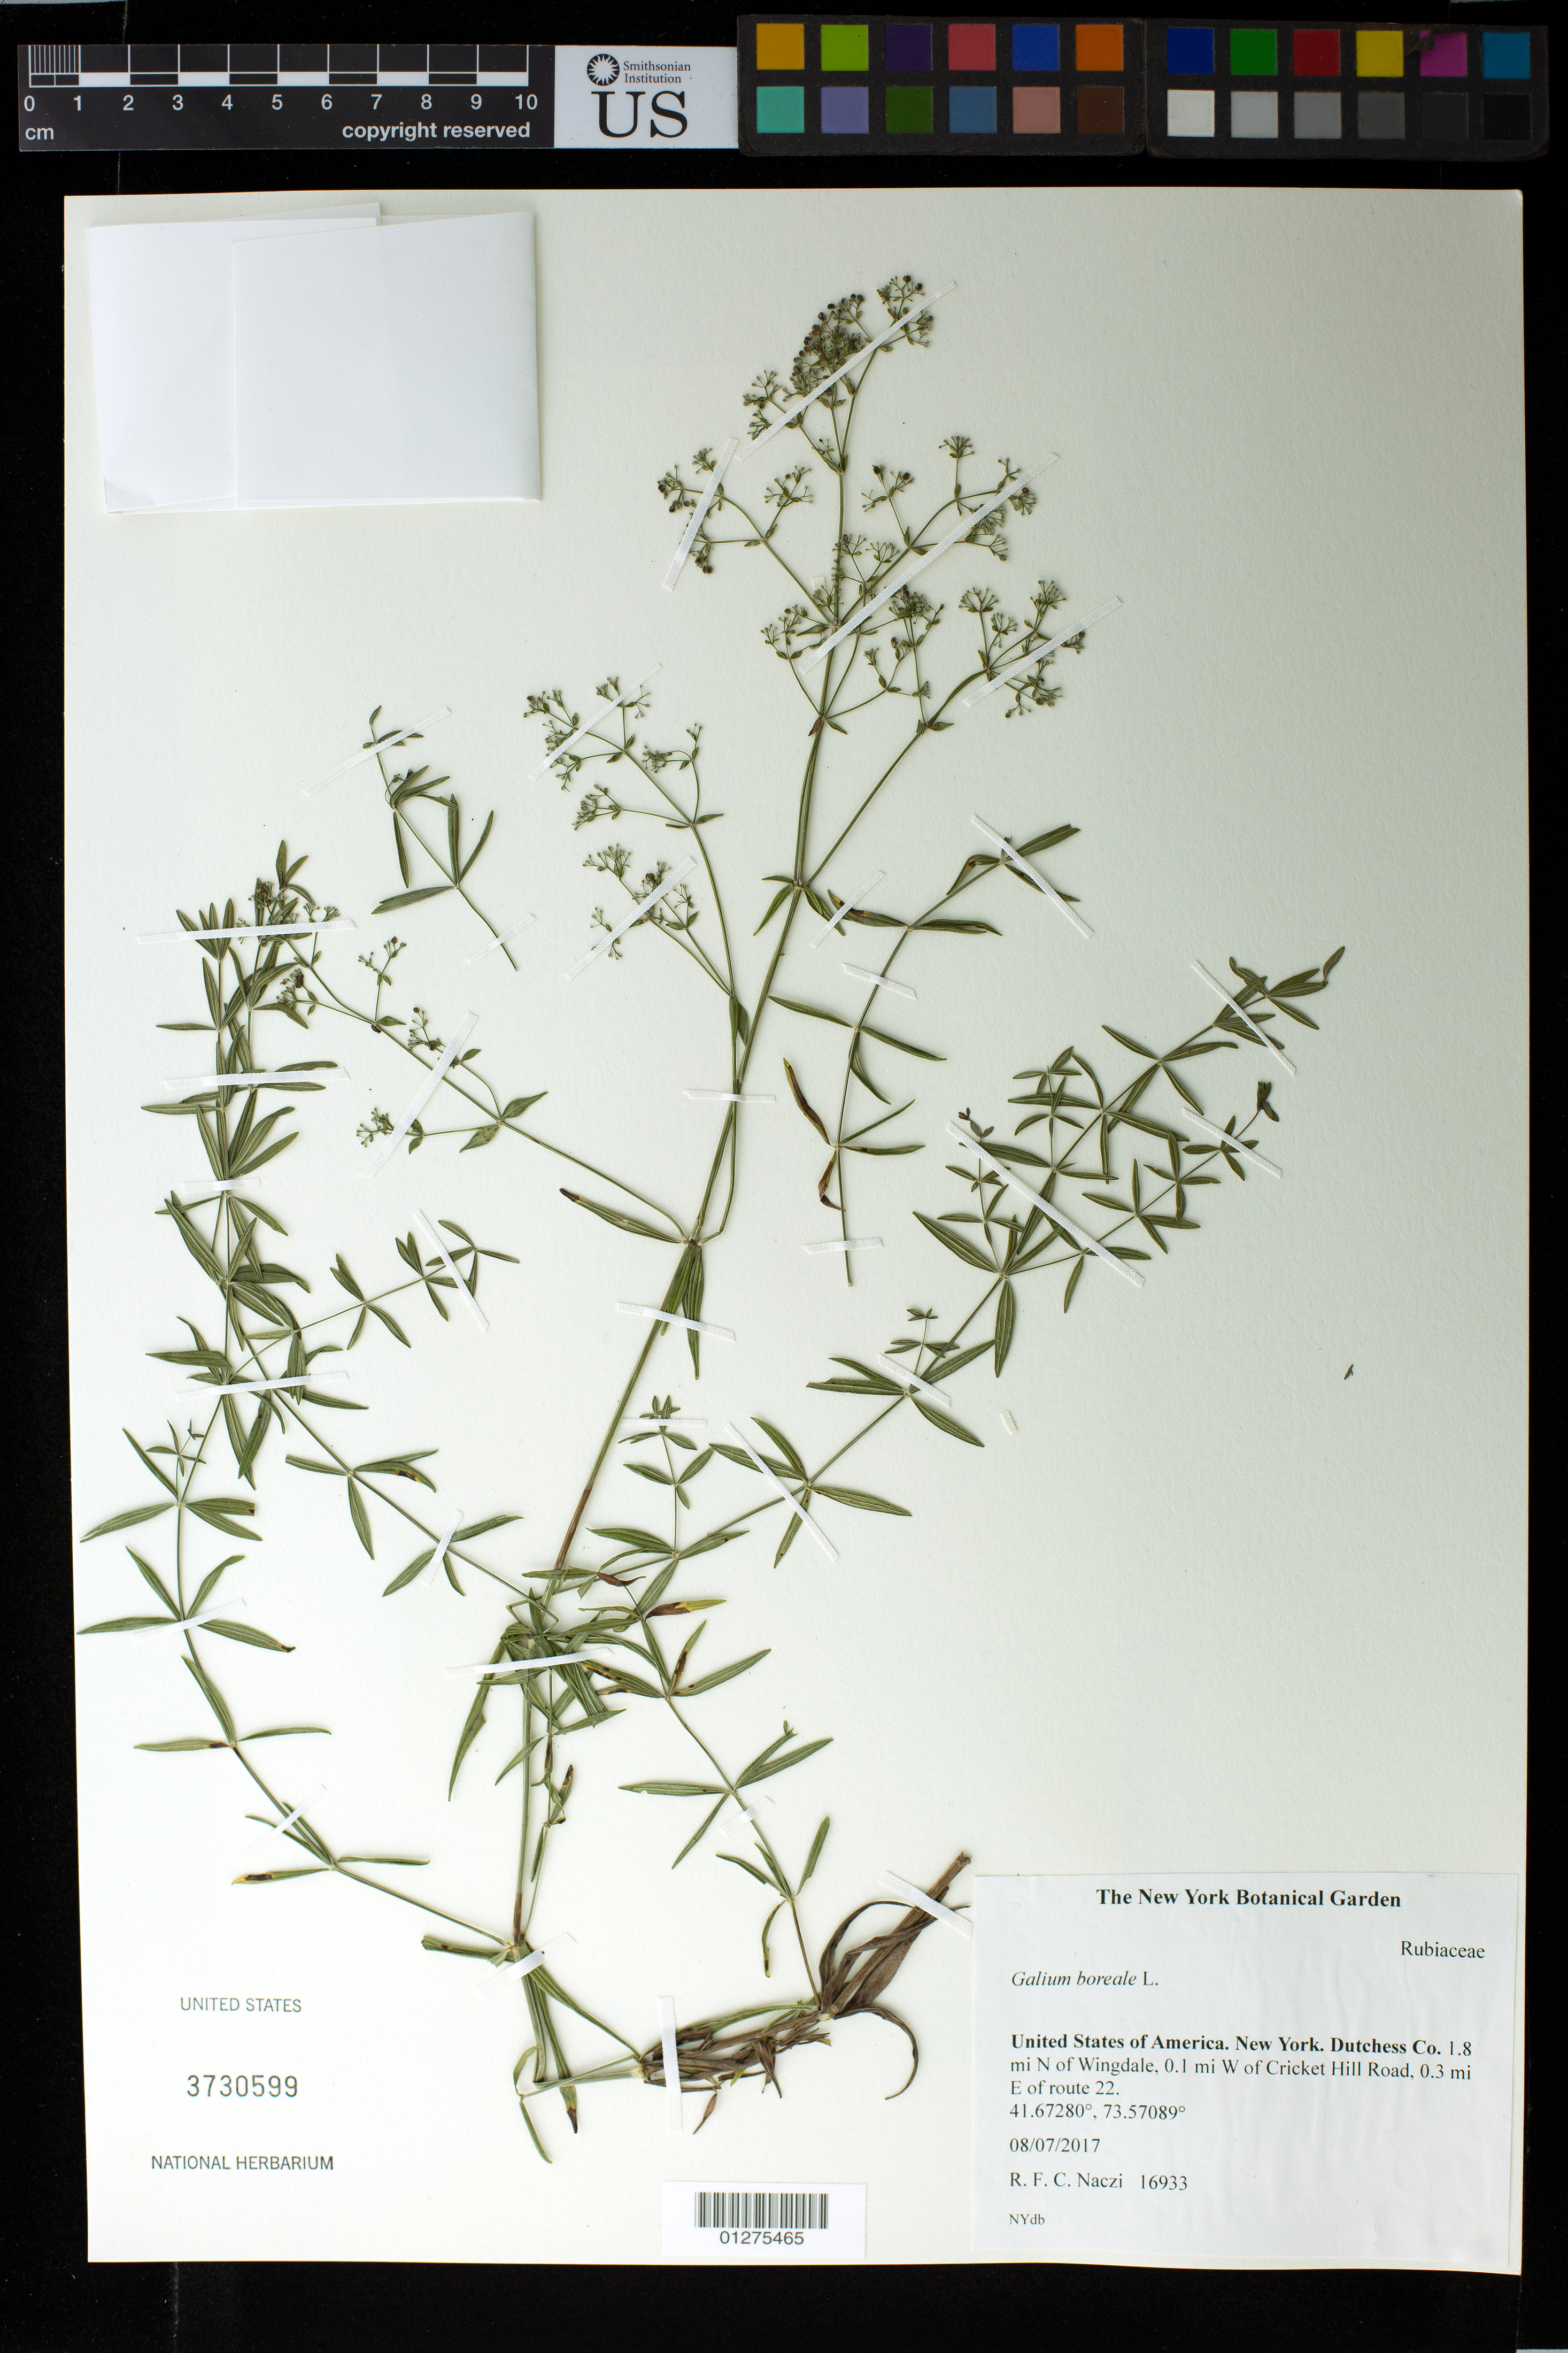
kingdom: Plantae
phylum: Tracheophyta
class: Magnoliopsida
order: Gentianales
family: Rubiaceae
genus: Galium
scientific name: Galium boreale L.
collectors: R. F. C. Naczi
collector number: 16933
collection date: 2017-08-07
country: United States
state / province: New York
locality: Dutchess Co. 1.8 mi N of Wingdale, 0.1 mi W of Cricket Hill Road, 0.3 mi E of route 22.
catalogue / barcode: US 3730599